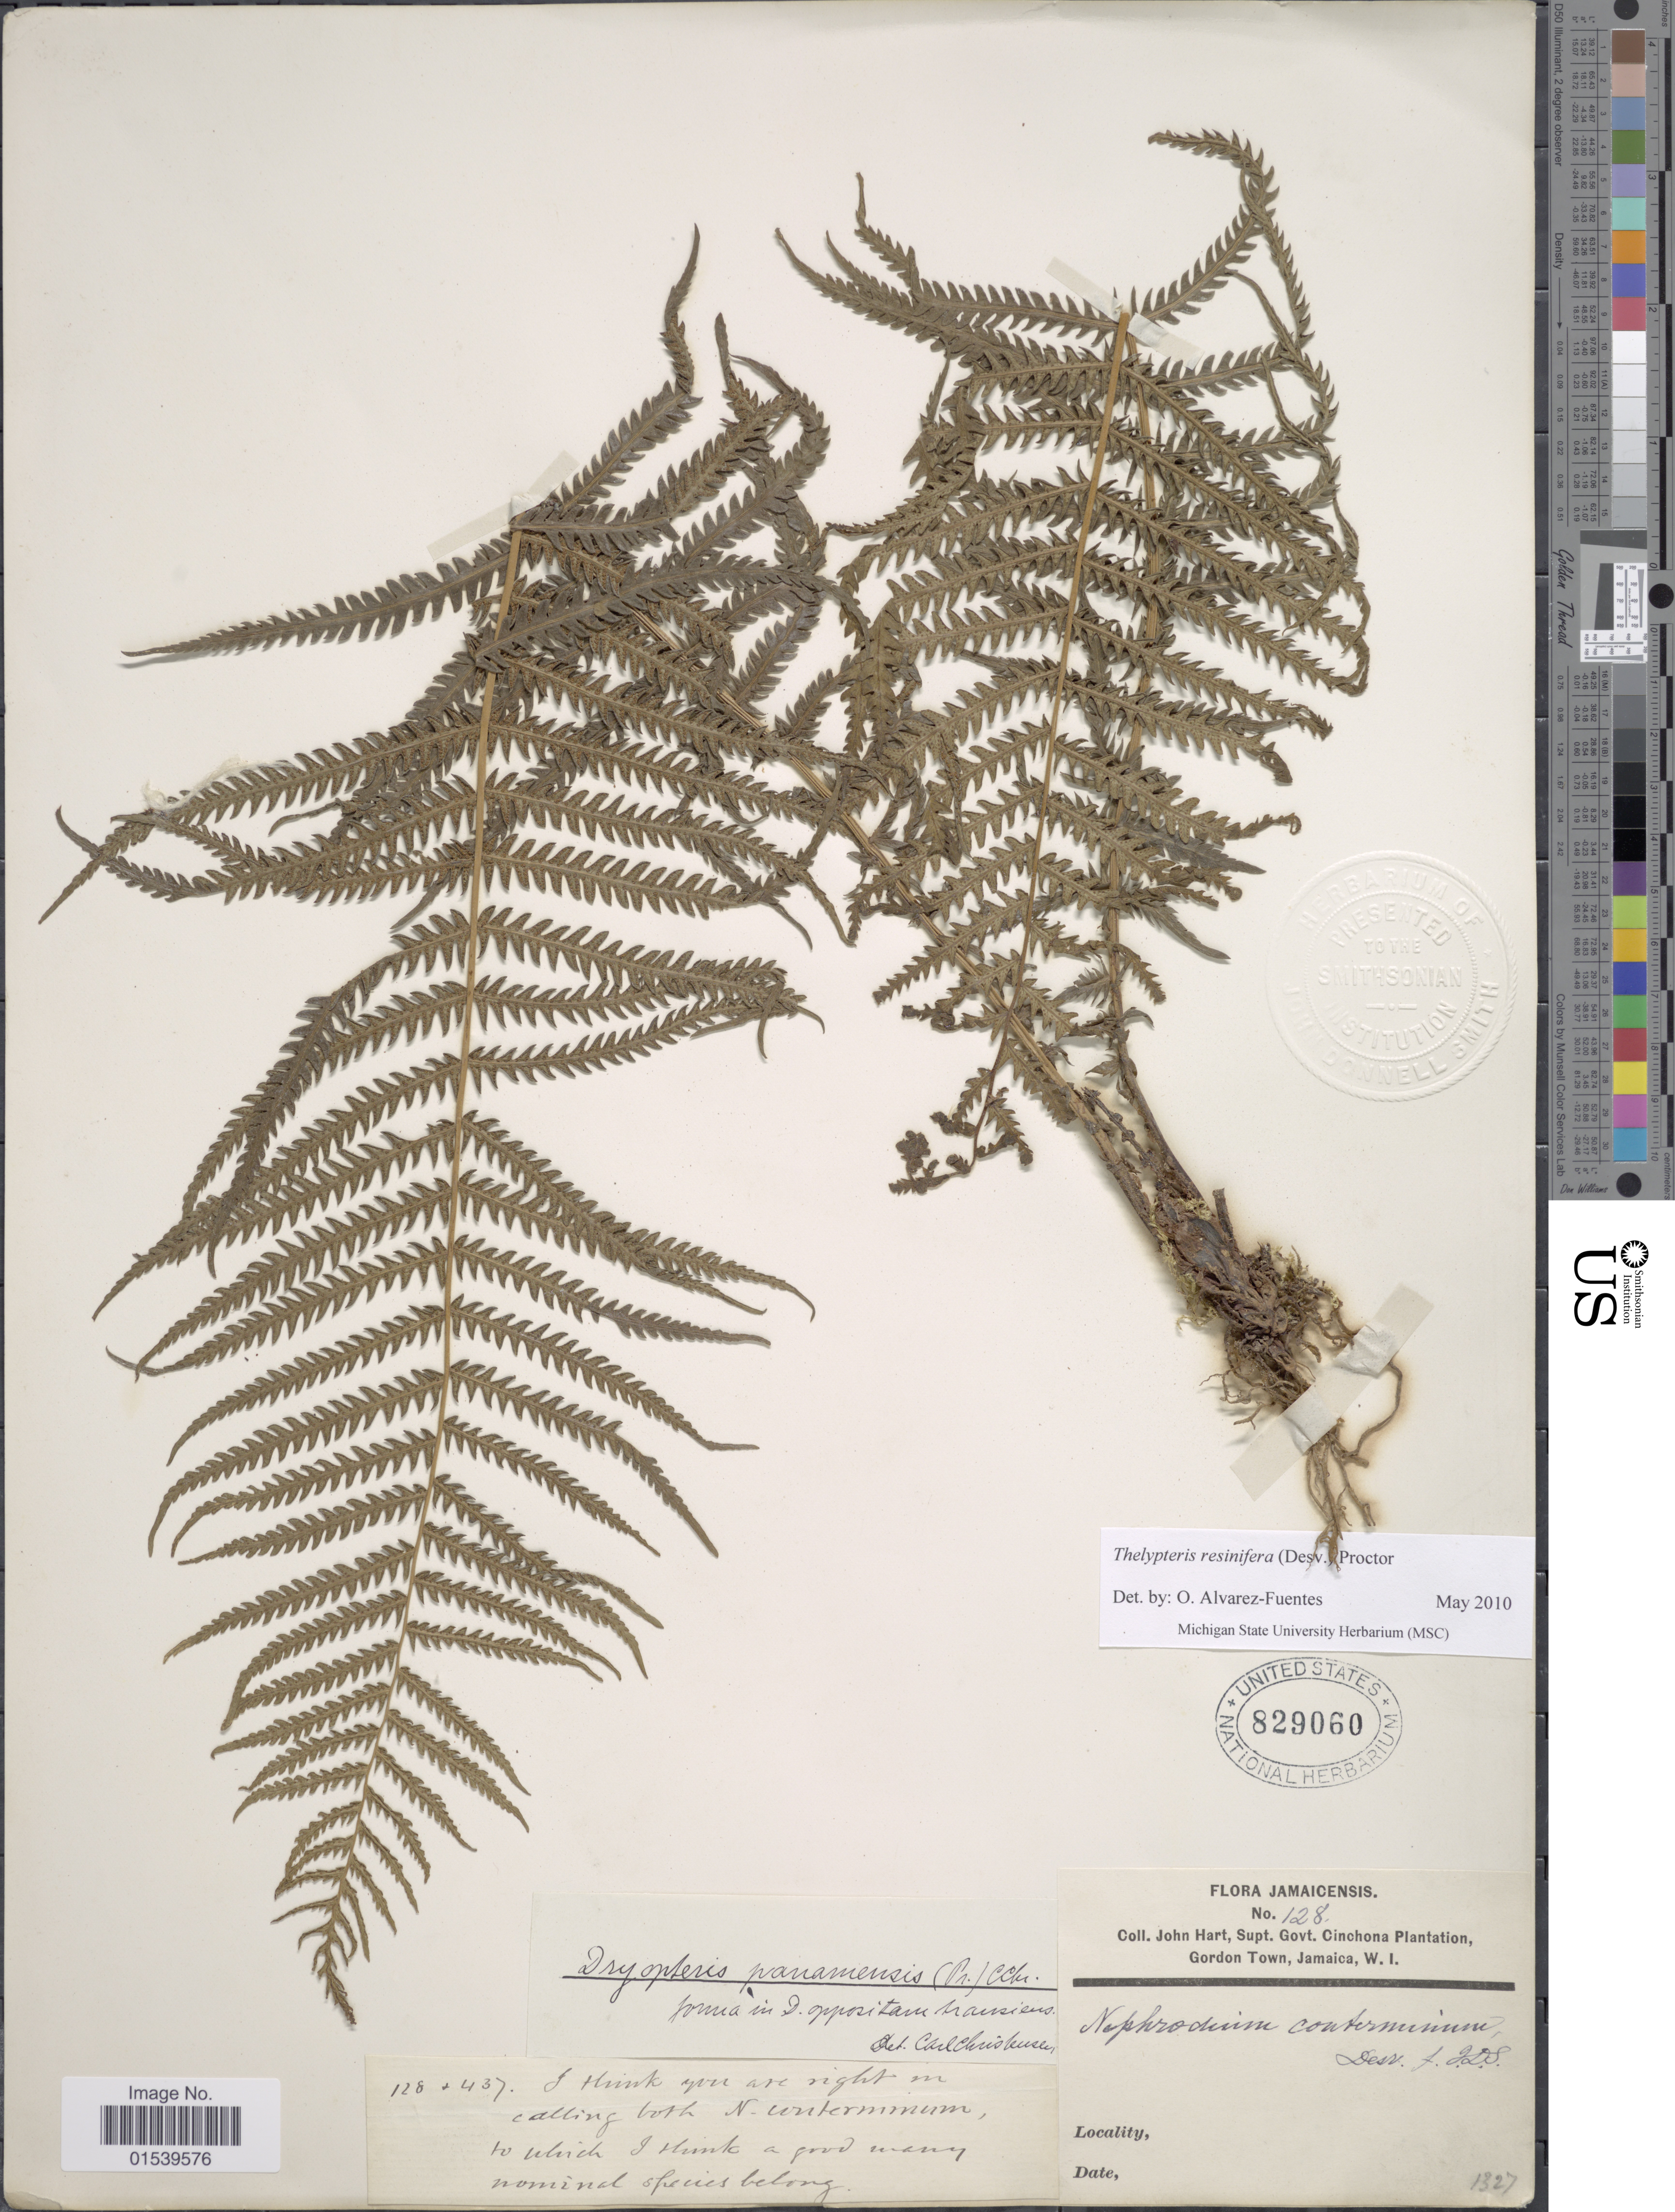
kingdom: Plantae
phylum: Tracheophyta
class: Polypodiopsida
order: Polypodiales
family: Thelypteridaceae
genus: Amauropelta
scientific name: Amauropelta resinifera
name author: (Desv.) Pic. Serm.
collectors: J. H. Hart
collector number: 128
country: Jamaica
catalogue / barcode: US 829060